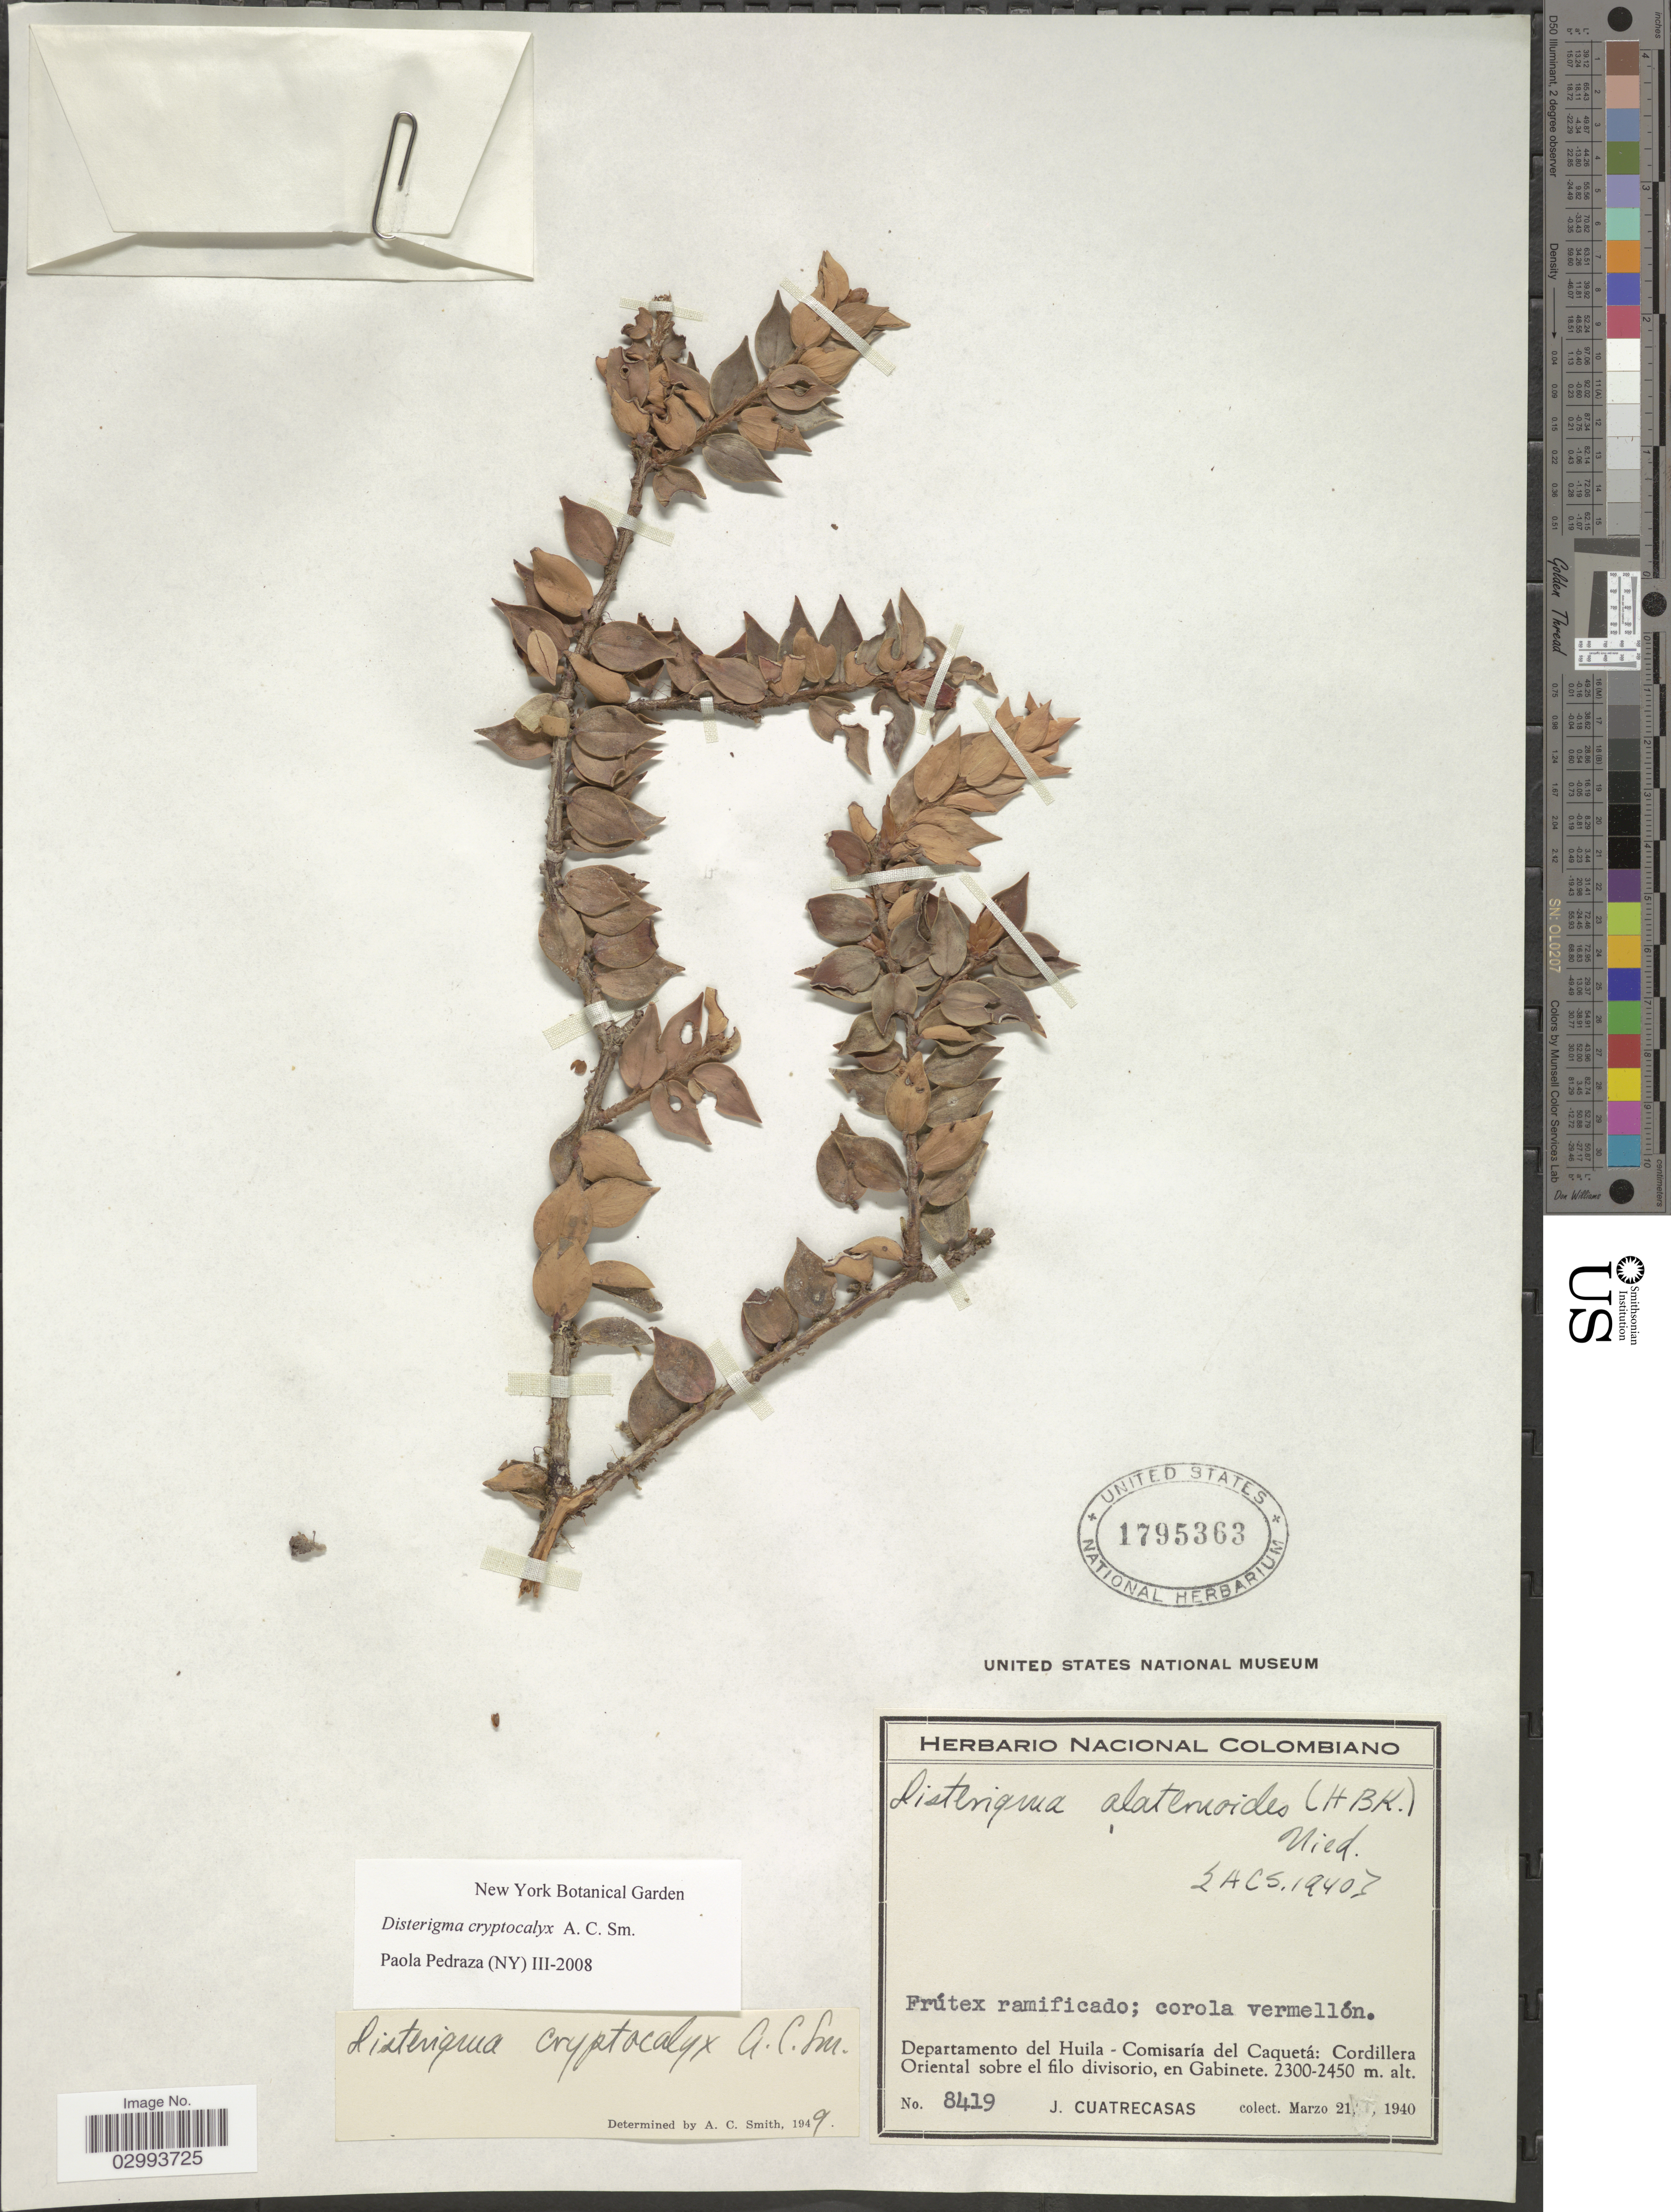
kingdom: Plantae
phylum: Tracheophyta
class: Magnoliopsida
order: Ericales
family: Ericaceae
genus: Disterigma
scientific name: Disterigma cryptocalyx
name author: A.C. Sm.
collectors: J. Cuatrecasas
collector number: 8419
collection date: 1940-03-21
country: Colombia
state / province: Huila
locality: Departamento del Huila-Comisaría del Caquetá: Cordillera Oriental sobre el filo divisorio, en Gabinete.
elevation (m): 2300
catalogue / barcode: US 1795363